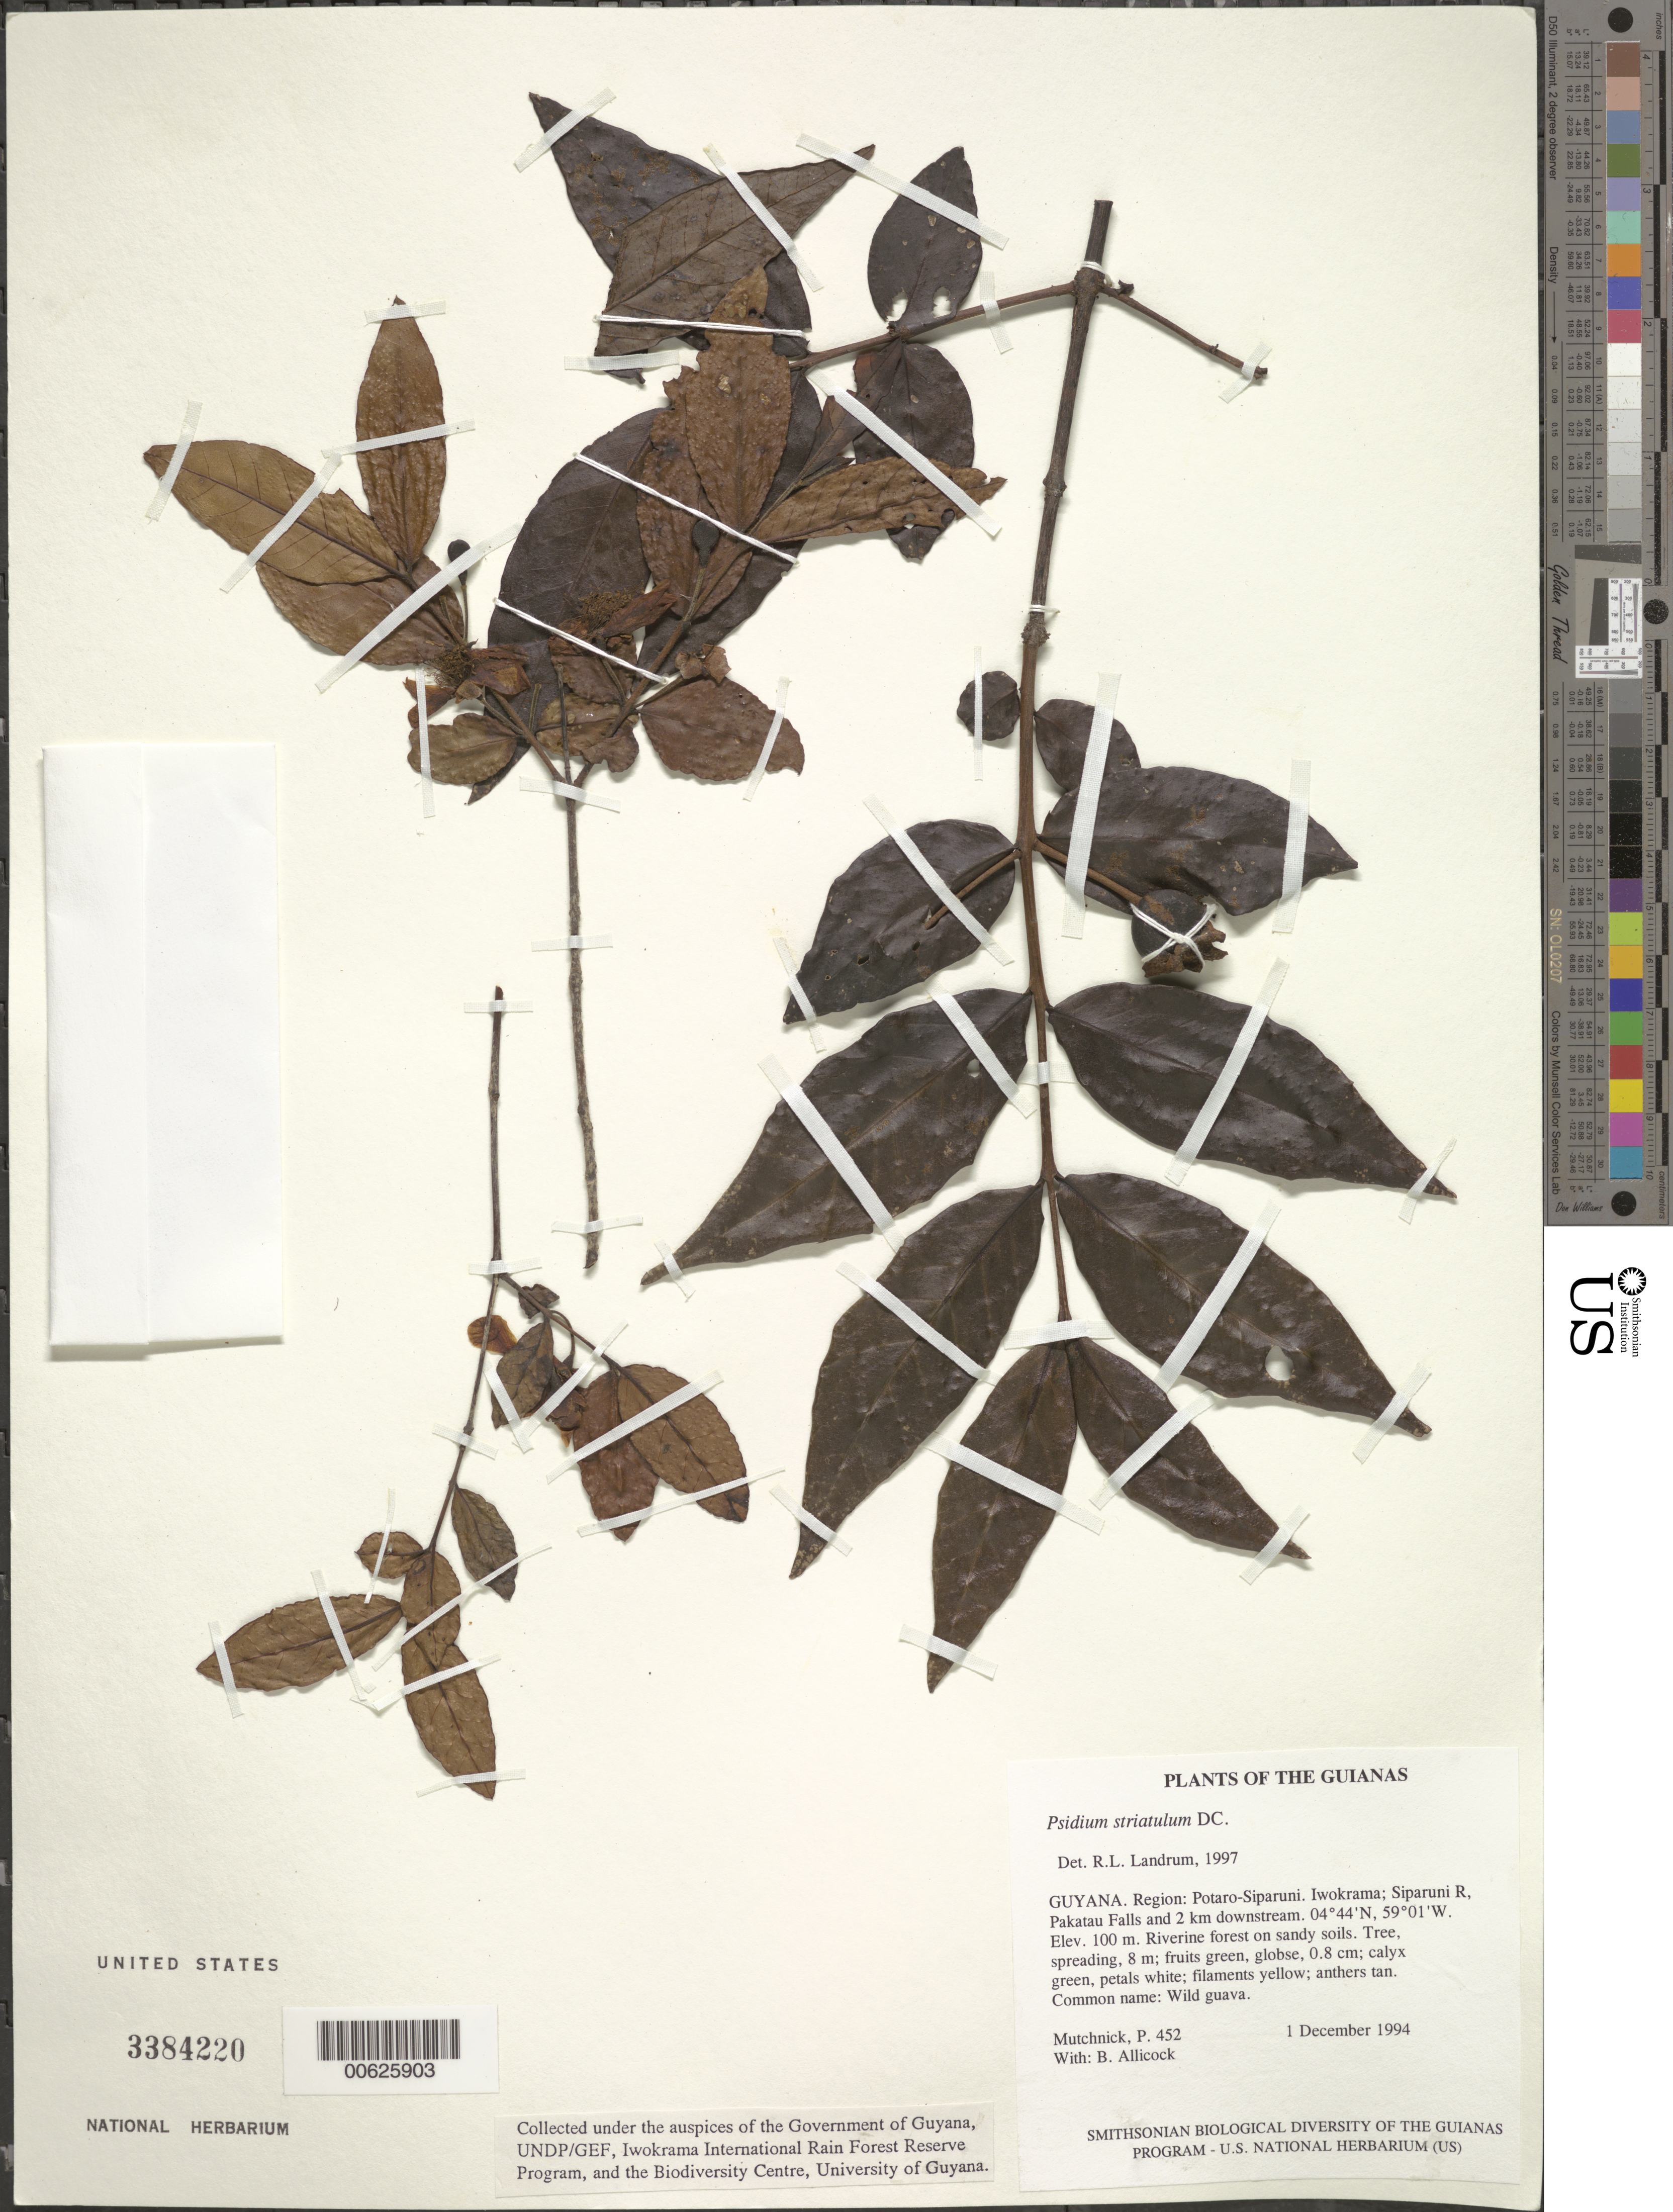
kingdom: Plantae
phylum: Tracheophyta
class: Magnoliopsida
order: Myrtales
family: Myrtaceae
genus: Psidium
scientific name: Psidium striatulum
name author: DC.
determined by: Landrum, L. R.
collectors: P. Mutchnick & B. Allicock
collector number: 452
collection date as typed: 1 December 1994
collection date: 1994-12-01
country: Guyana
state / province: Potaro-Siparuni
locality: Iwokrama; Siparuni R, Pakatau Falls and 2 km downstream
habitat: Riverine forest on sandy soils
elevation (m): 100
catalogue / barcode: US 3384220